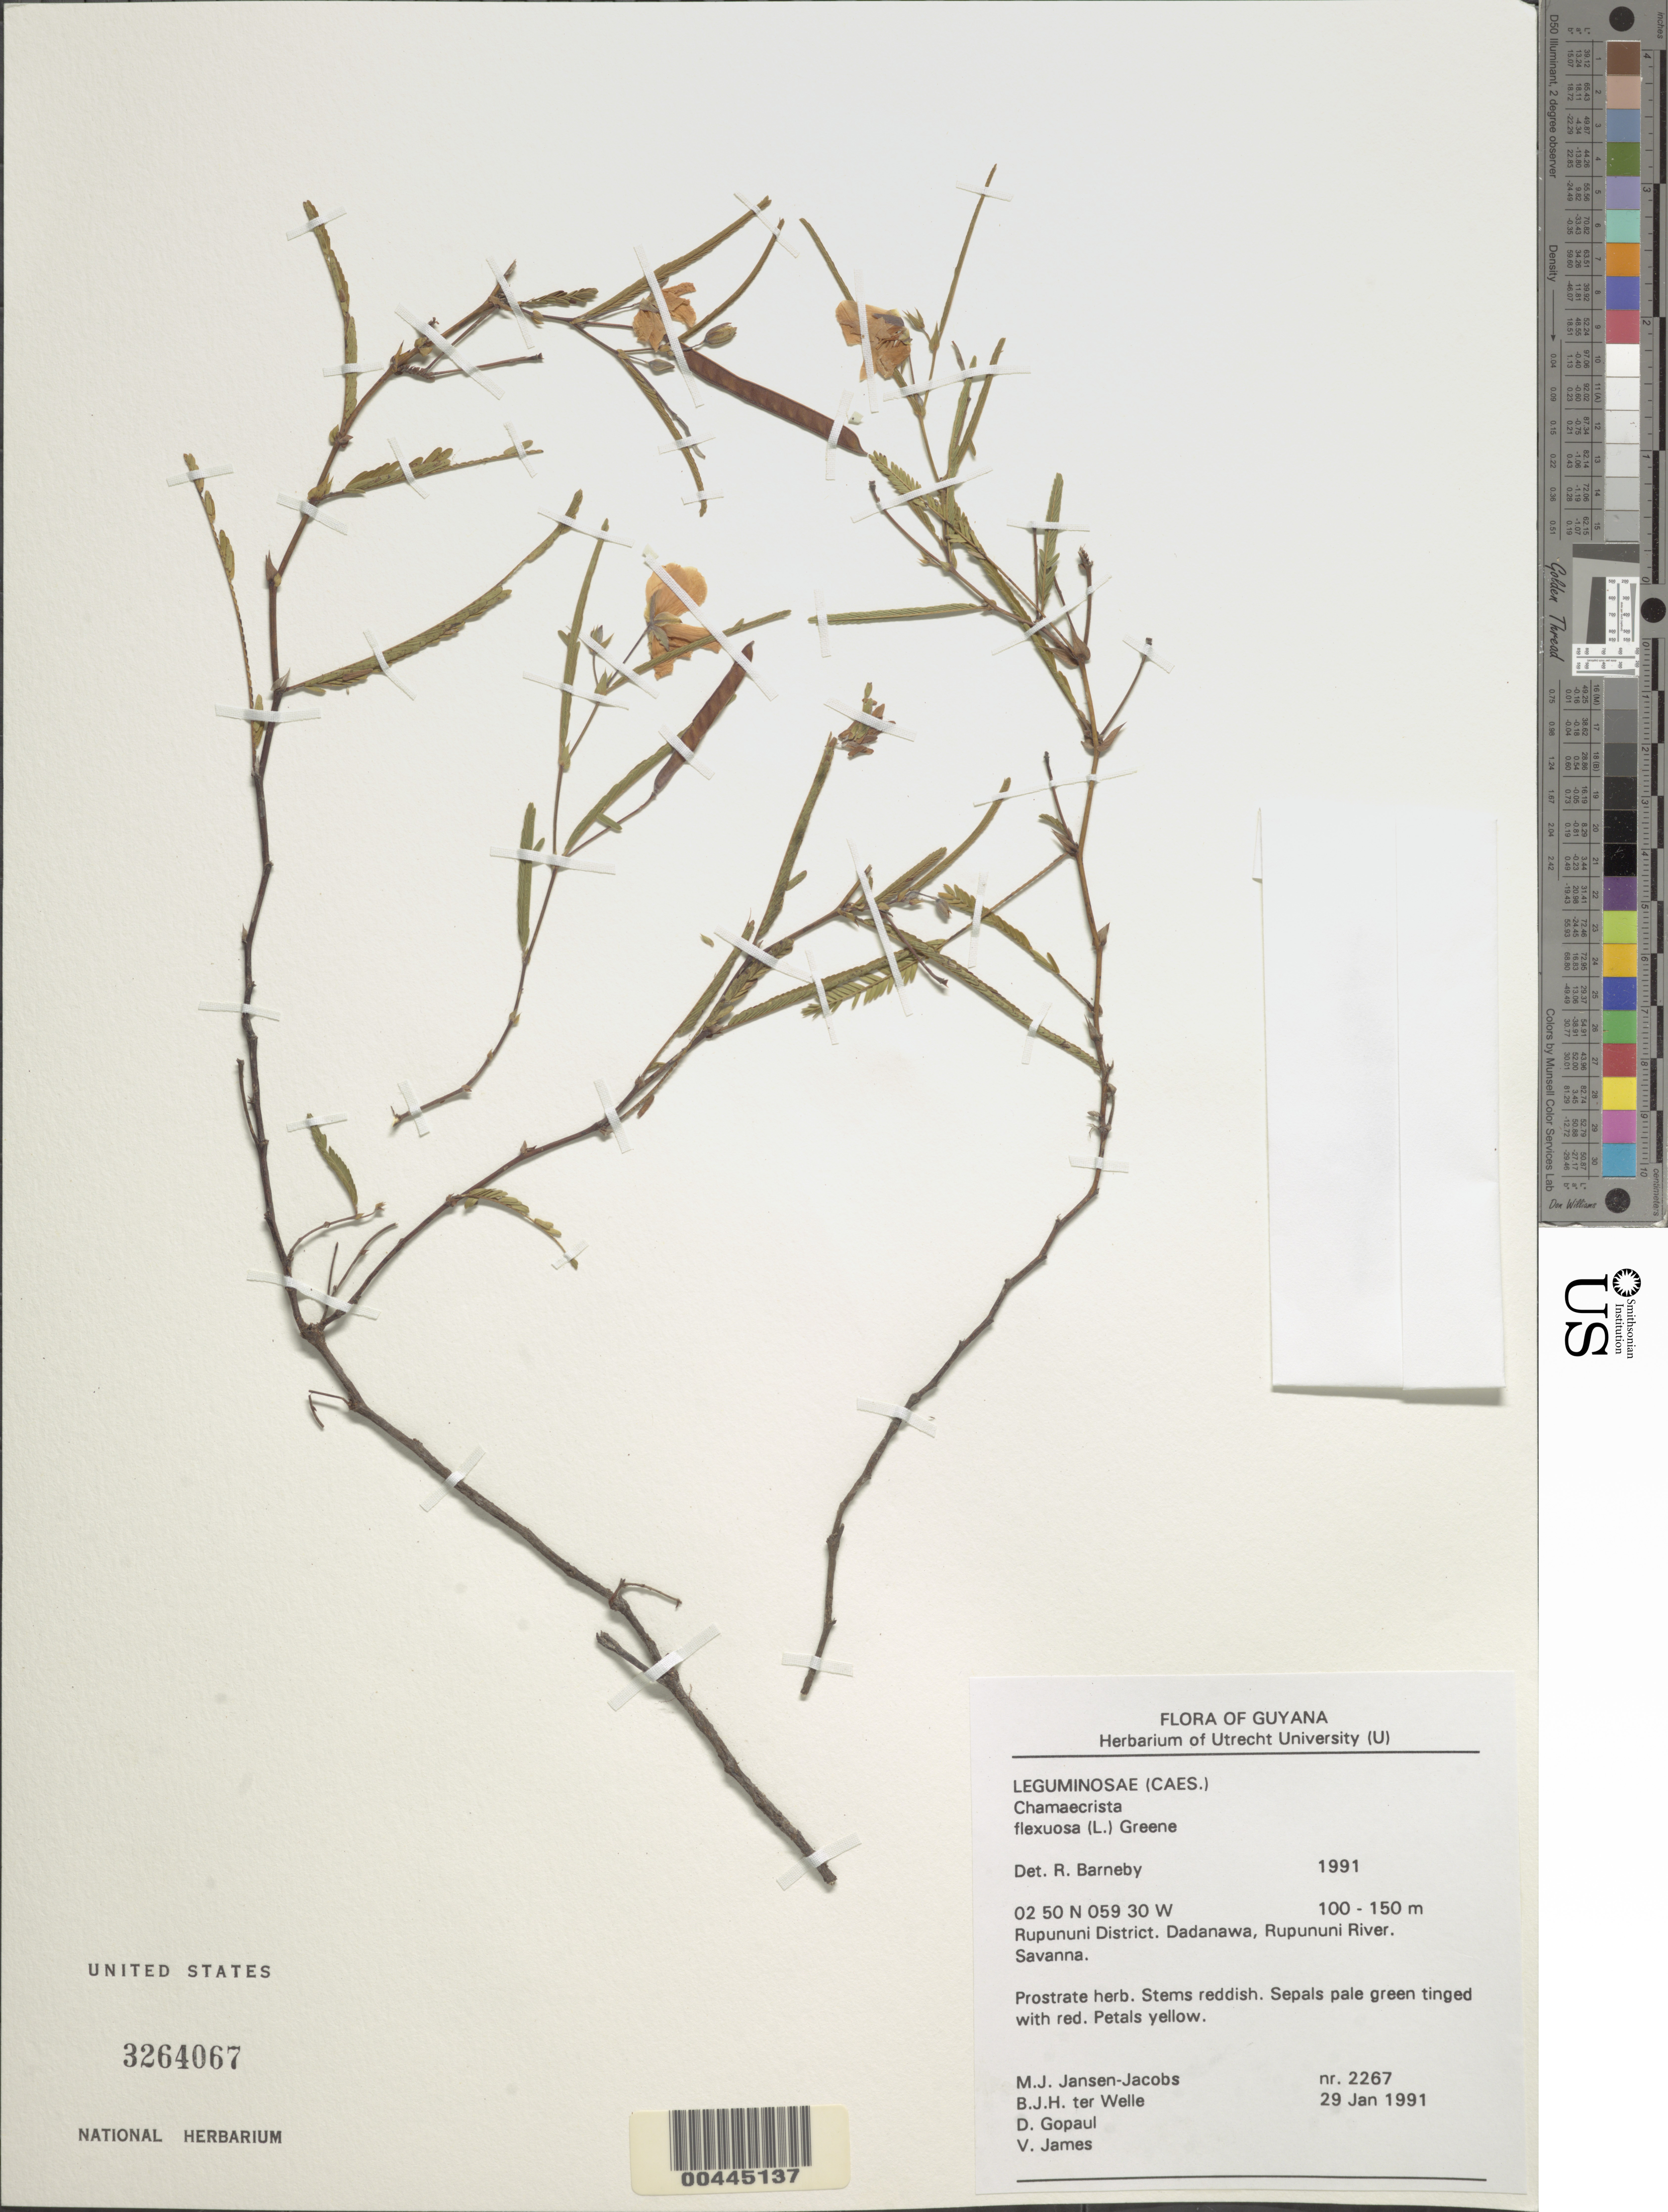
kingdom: Plantae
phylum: Tracheophyta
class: Magnoliopsida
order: Fabales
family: Fabaceae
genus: Chamaecrista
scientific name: Chamaecrista flexuosa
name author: (L.) Greene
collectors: M. J. Jansen-Jacobs, B. Welle, D. Gopaul & V. James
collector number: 2267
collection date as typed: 29 Jan 1991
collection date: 1991-01-29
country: Guyana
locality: Rupununi dist., dadanawa, rupununi river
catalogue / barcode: US 3264067